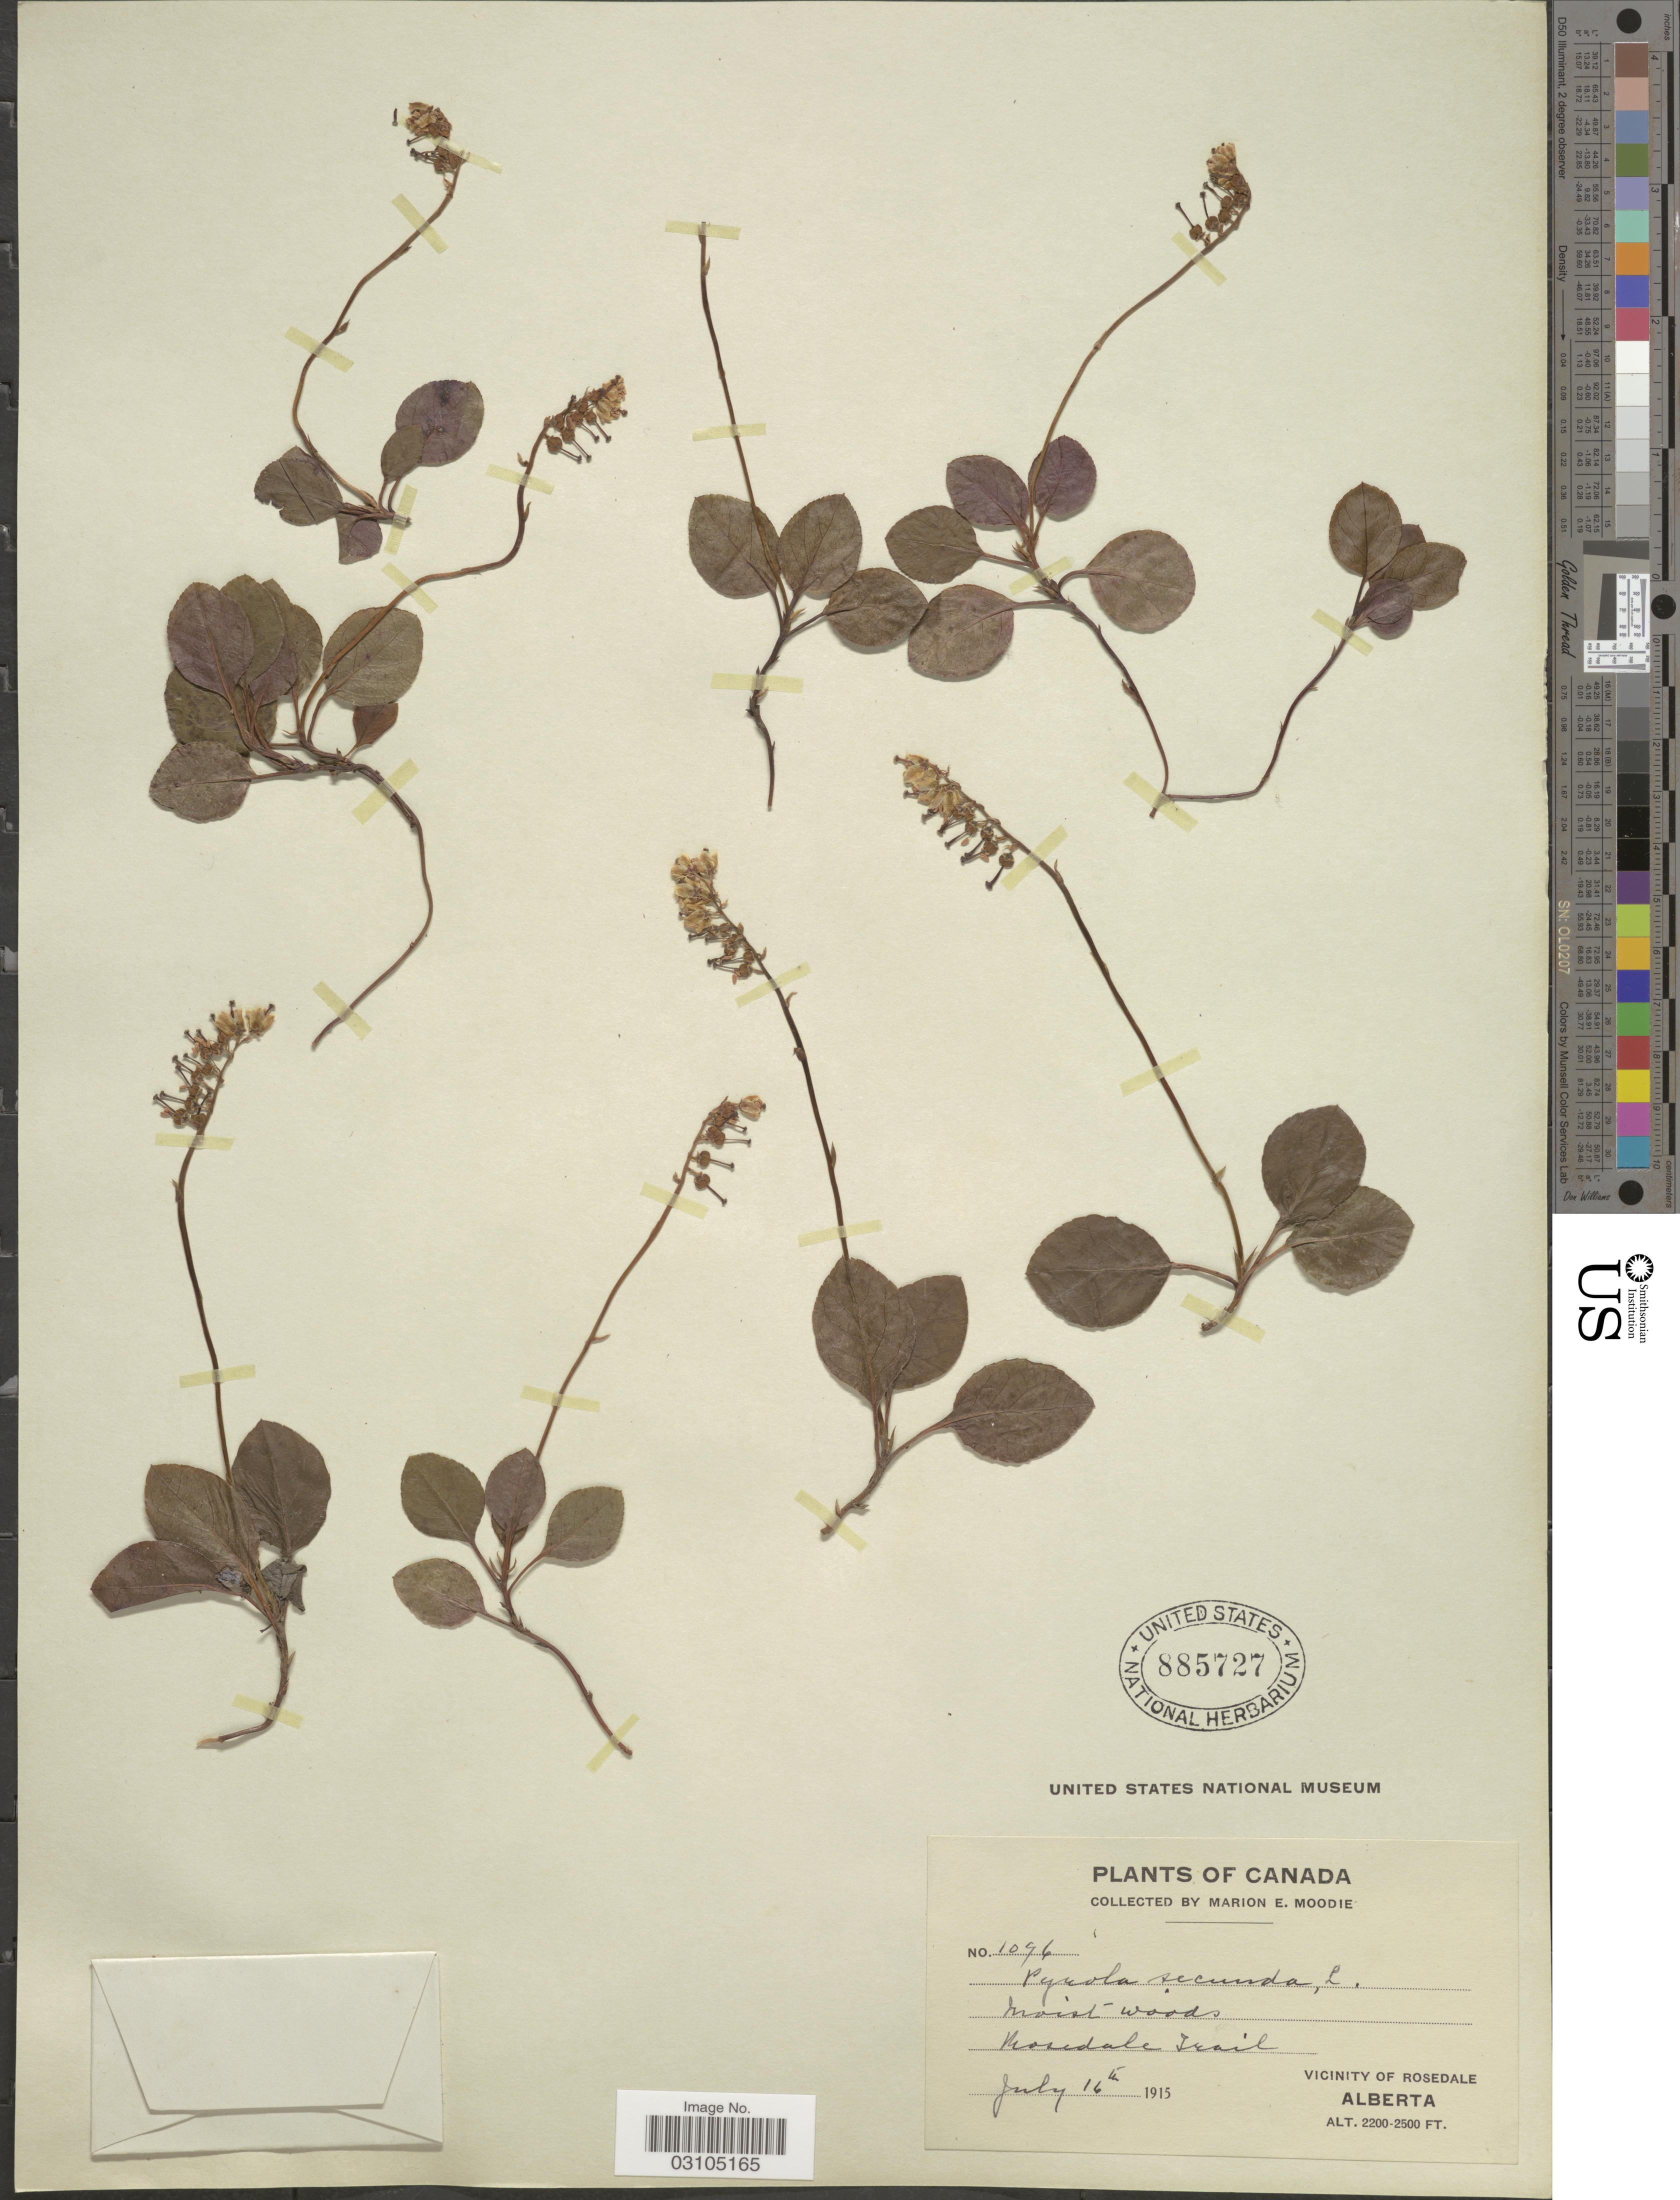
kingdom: Plantae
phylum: Tracheophyta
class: Magnoliopsida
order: Ericales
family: Ericaceae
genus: Orthilia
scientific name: Orthilia secunda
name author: (L.) House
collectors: M. E. Moodie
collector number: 1096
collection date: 1915-07-16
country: Canada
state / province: Alberta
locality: Rosedale Trail. Vicinity of Rosedale.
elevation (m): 671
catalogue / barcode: US 885727